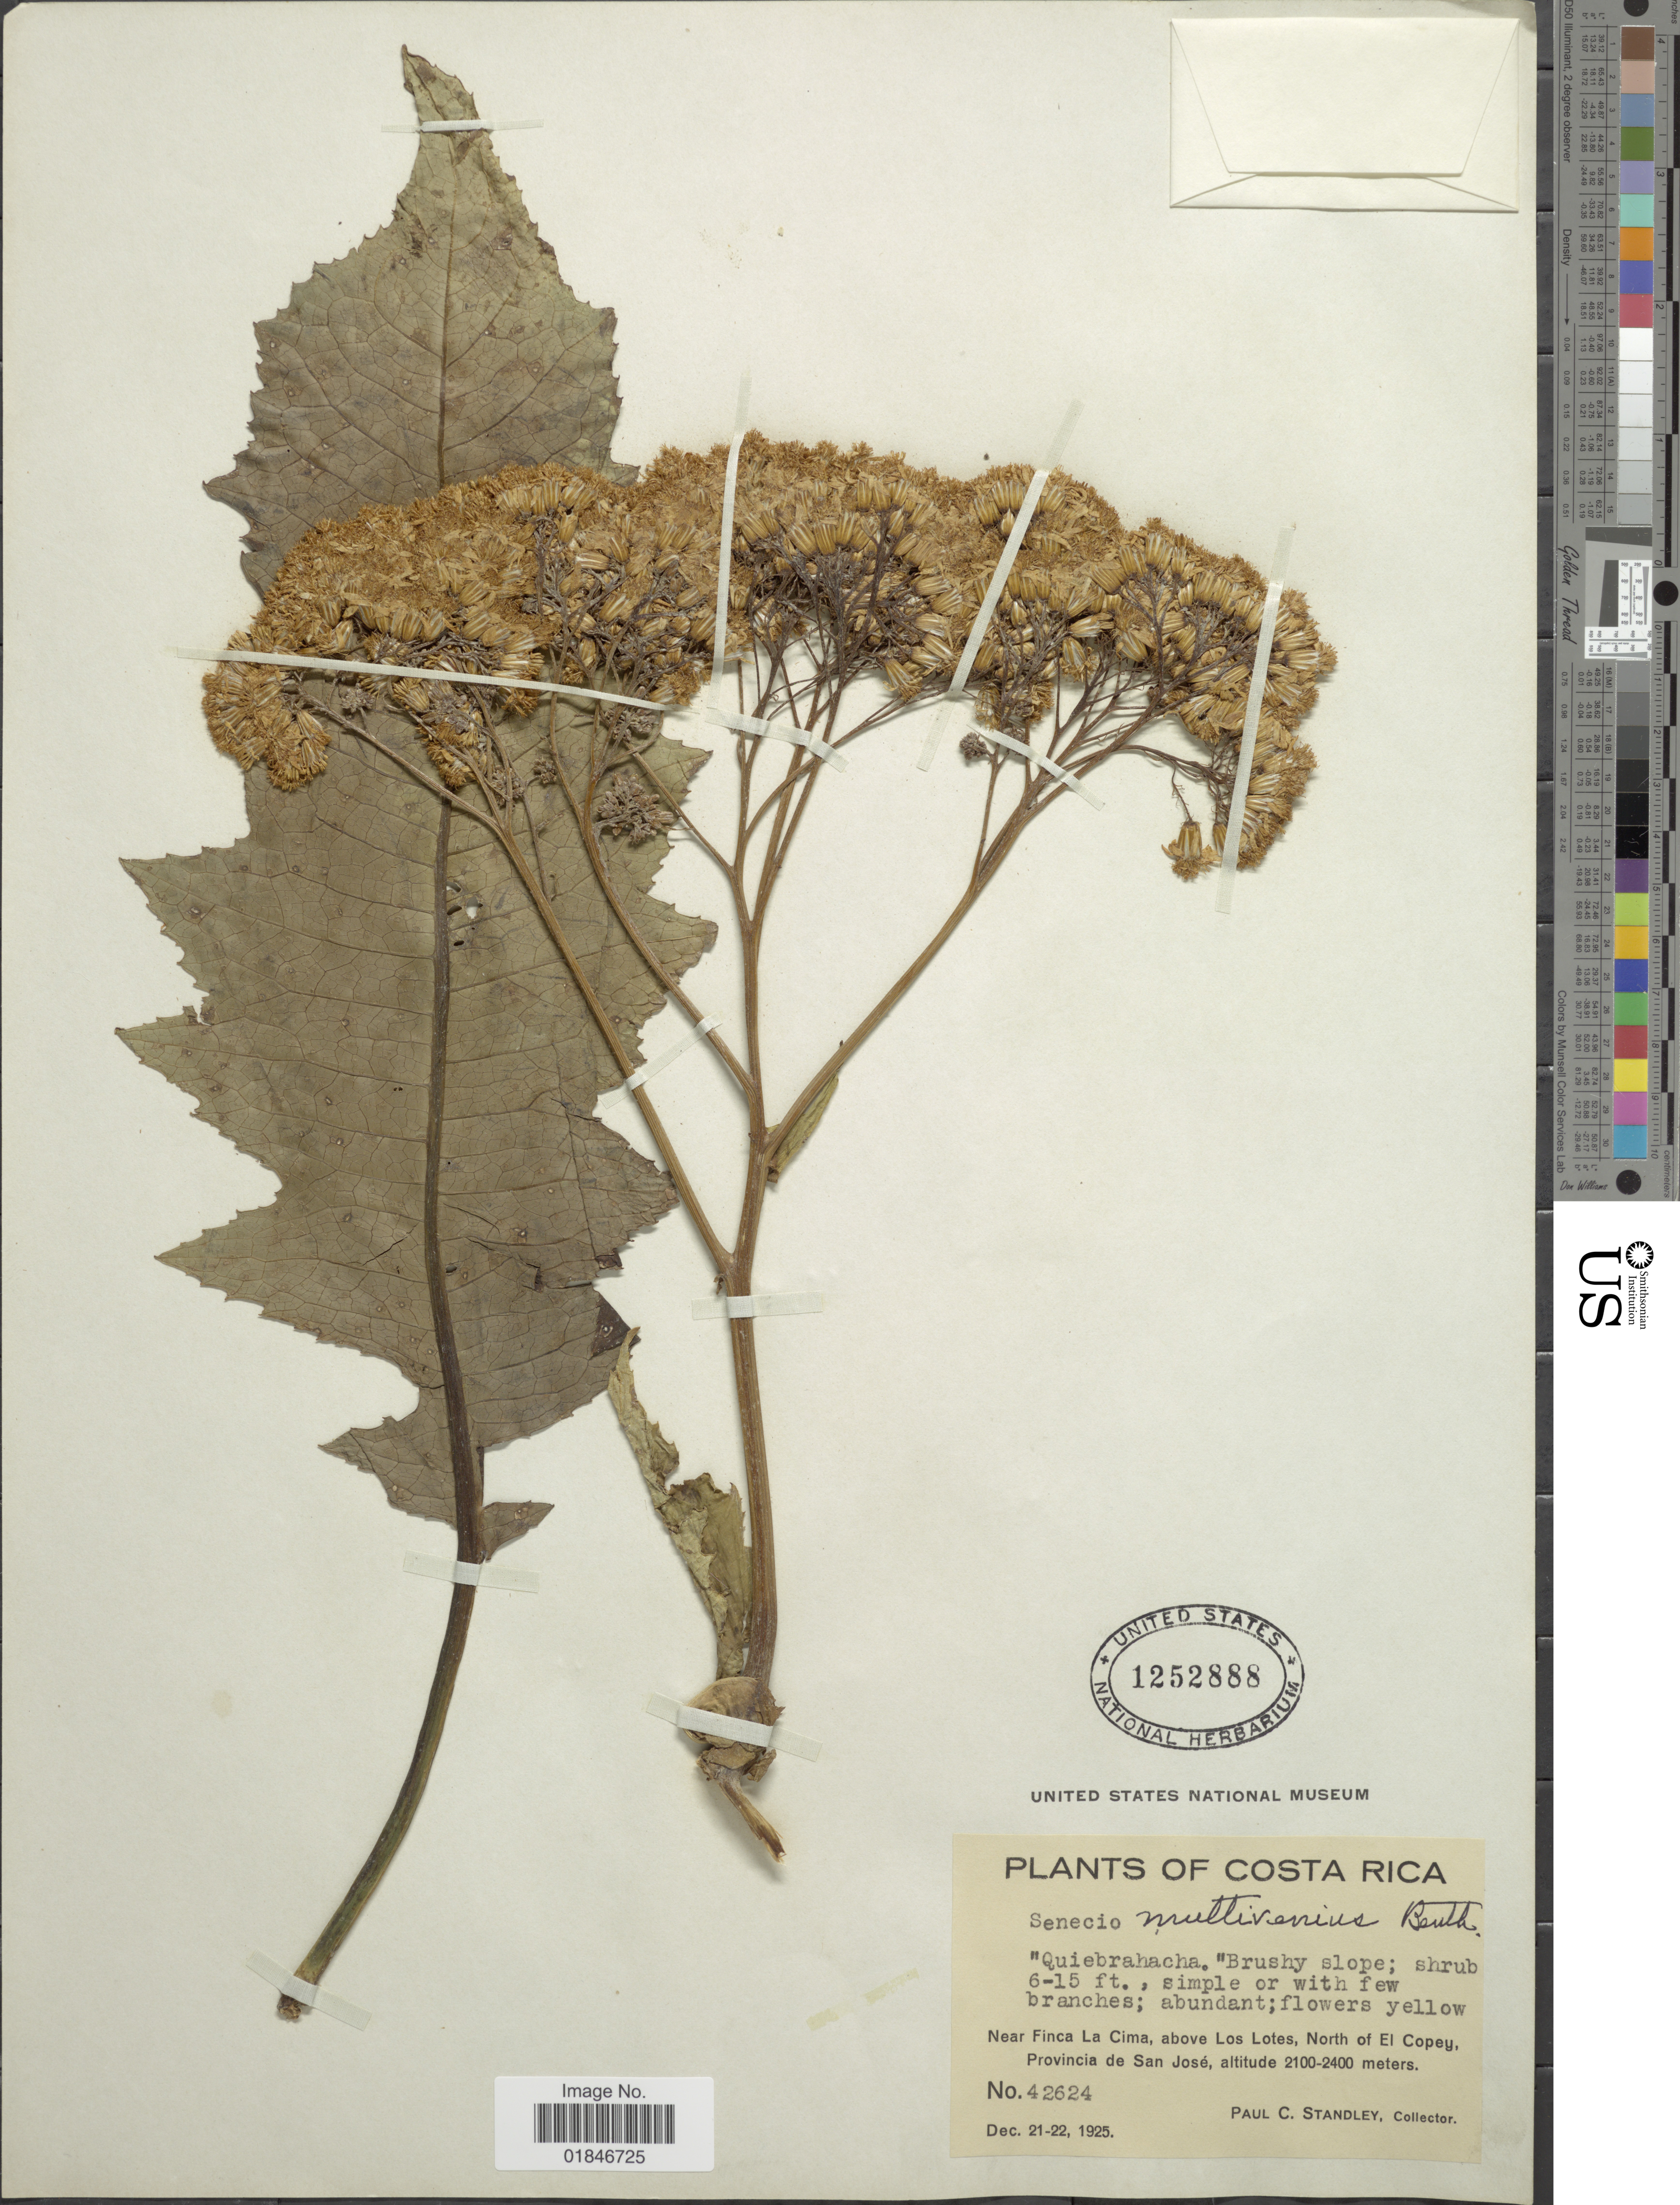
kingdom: Plantae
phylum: Tracheophyta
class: Magnoliopsida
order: Asterales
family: Asteraceae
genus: Jessea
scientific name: Jessea multivenia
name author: (Benth.) H. Rob. & Cuatrec.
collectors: P. C. Standley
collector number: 42624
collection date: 1925-12-21/1925-12-22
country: Costa Rica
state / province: San José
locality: Near Finca La Cima, above Los Lotes, North of El Copey, Provincia de San Jose.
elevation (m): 2100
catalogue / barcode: US 1252888